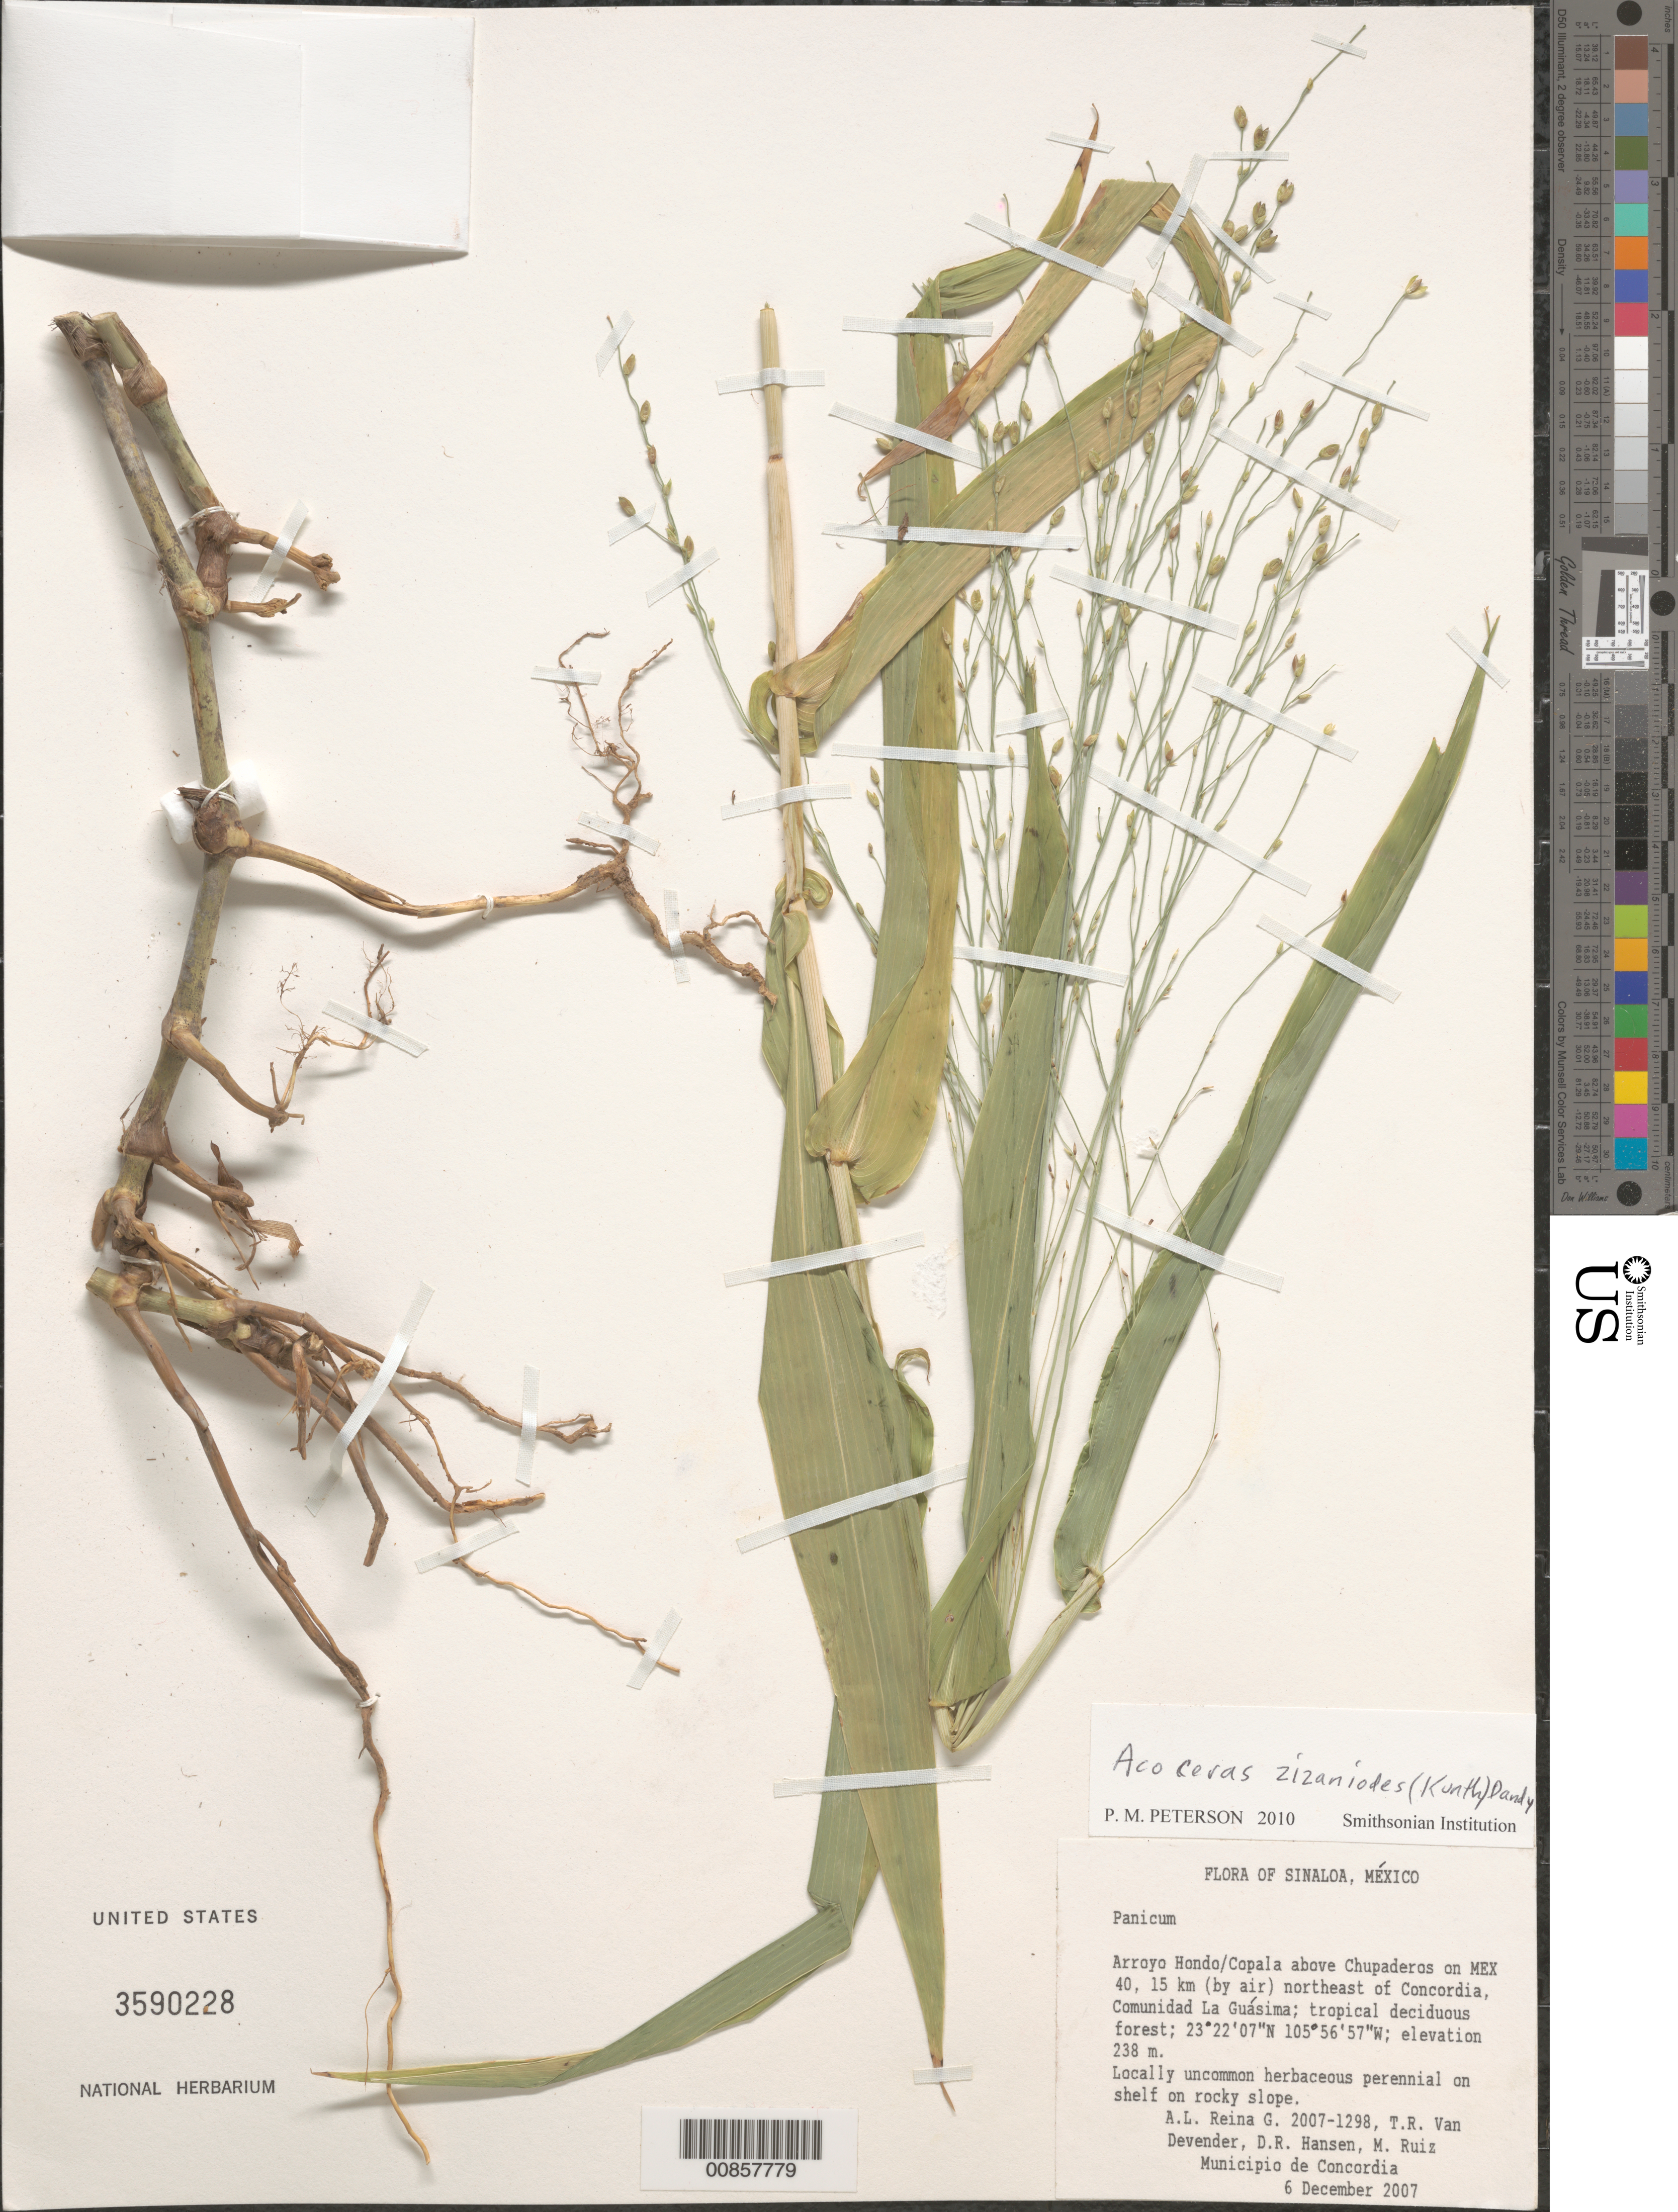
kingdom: Plantae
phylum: Tracheophyta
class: Liliopsida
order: Poales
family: Poaceae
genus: Acroceras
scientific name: Acroceras zizanioides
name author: (Kunth) Dandy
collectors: A. L. Reina G., T. R. Van Devender, D. R. Hansen & M. Ruiz G.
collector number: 2007-1298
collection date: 2007-12-06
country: Mexico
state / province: Sinaloa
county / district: Concordia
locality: Arryo Hondo/Copala above Chupaderos on MEX 40, 15 km (by air) NE of Concordia, Communidad La Guásima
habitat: Tropical deciduos forest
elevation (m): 238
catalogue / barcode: US 3590228